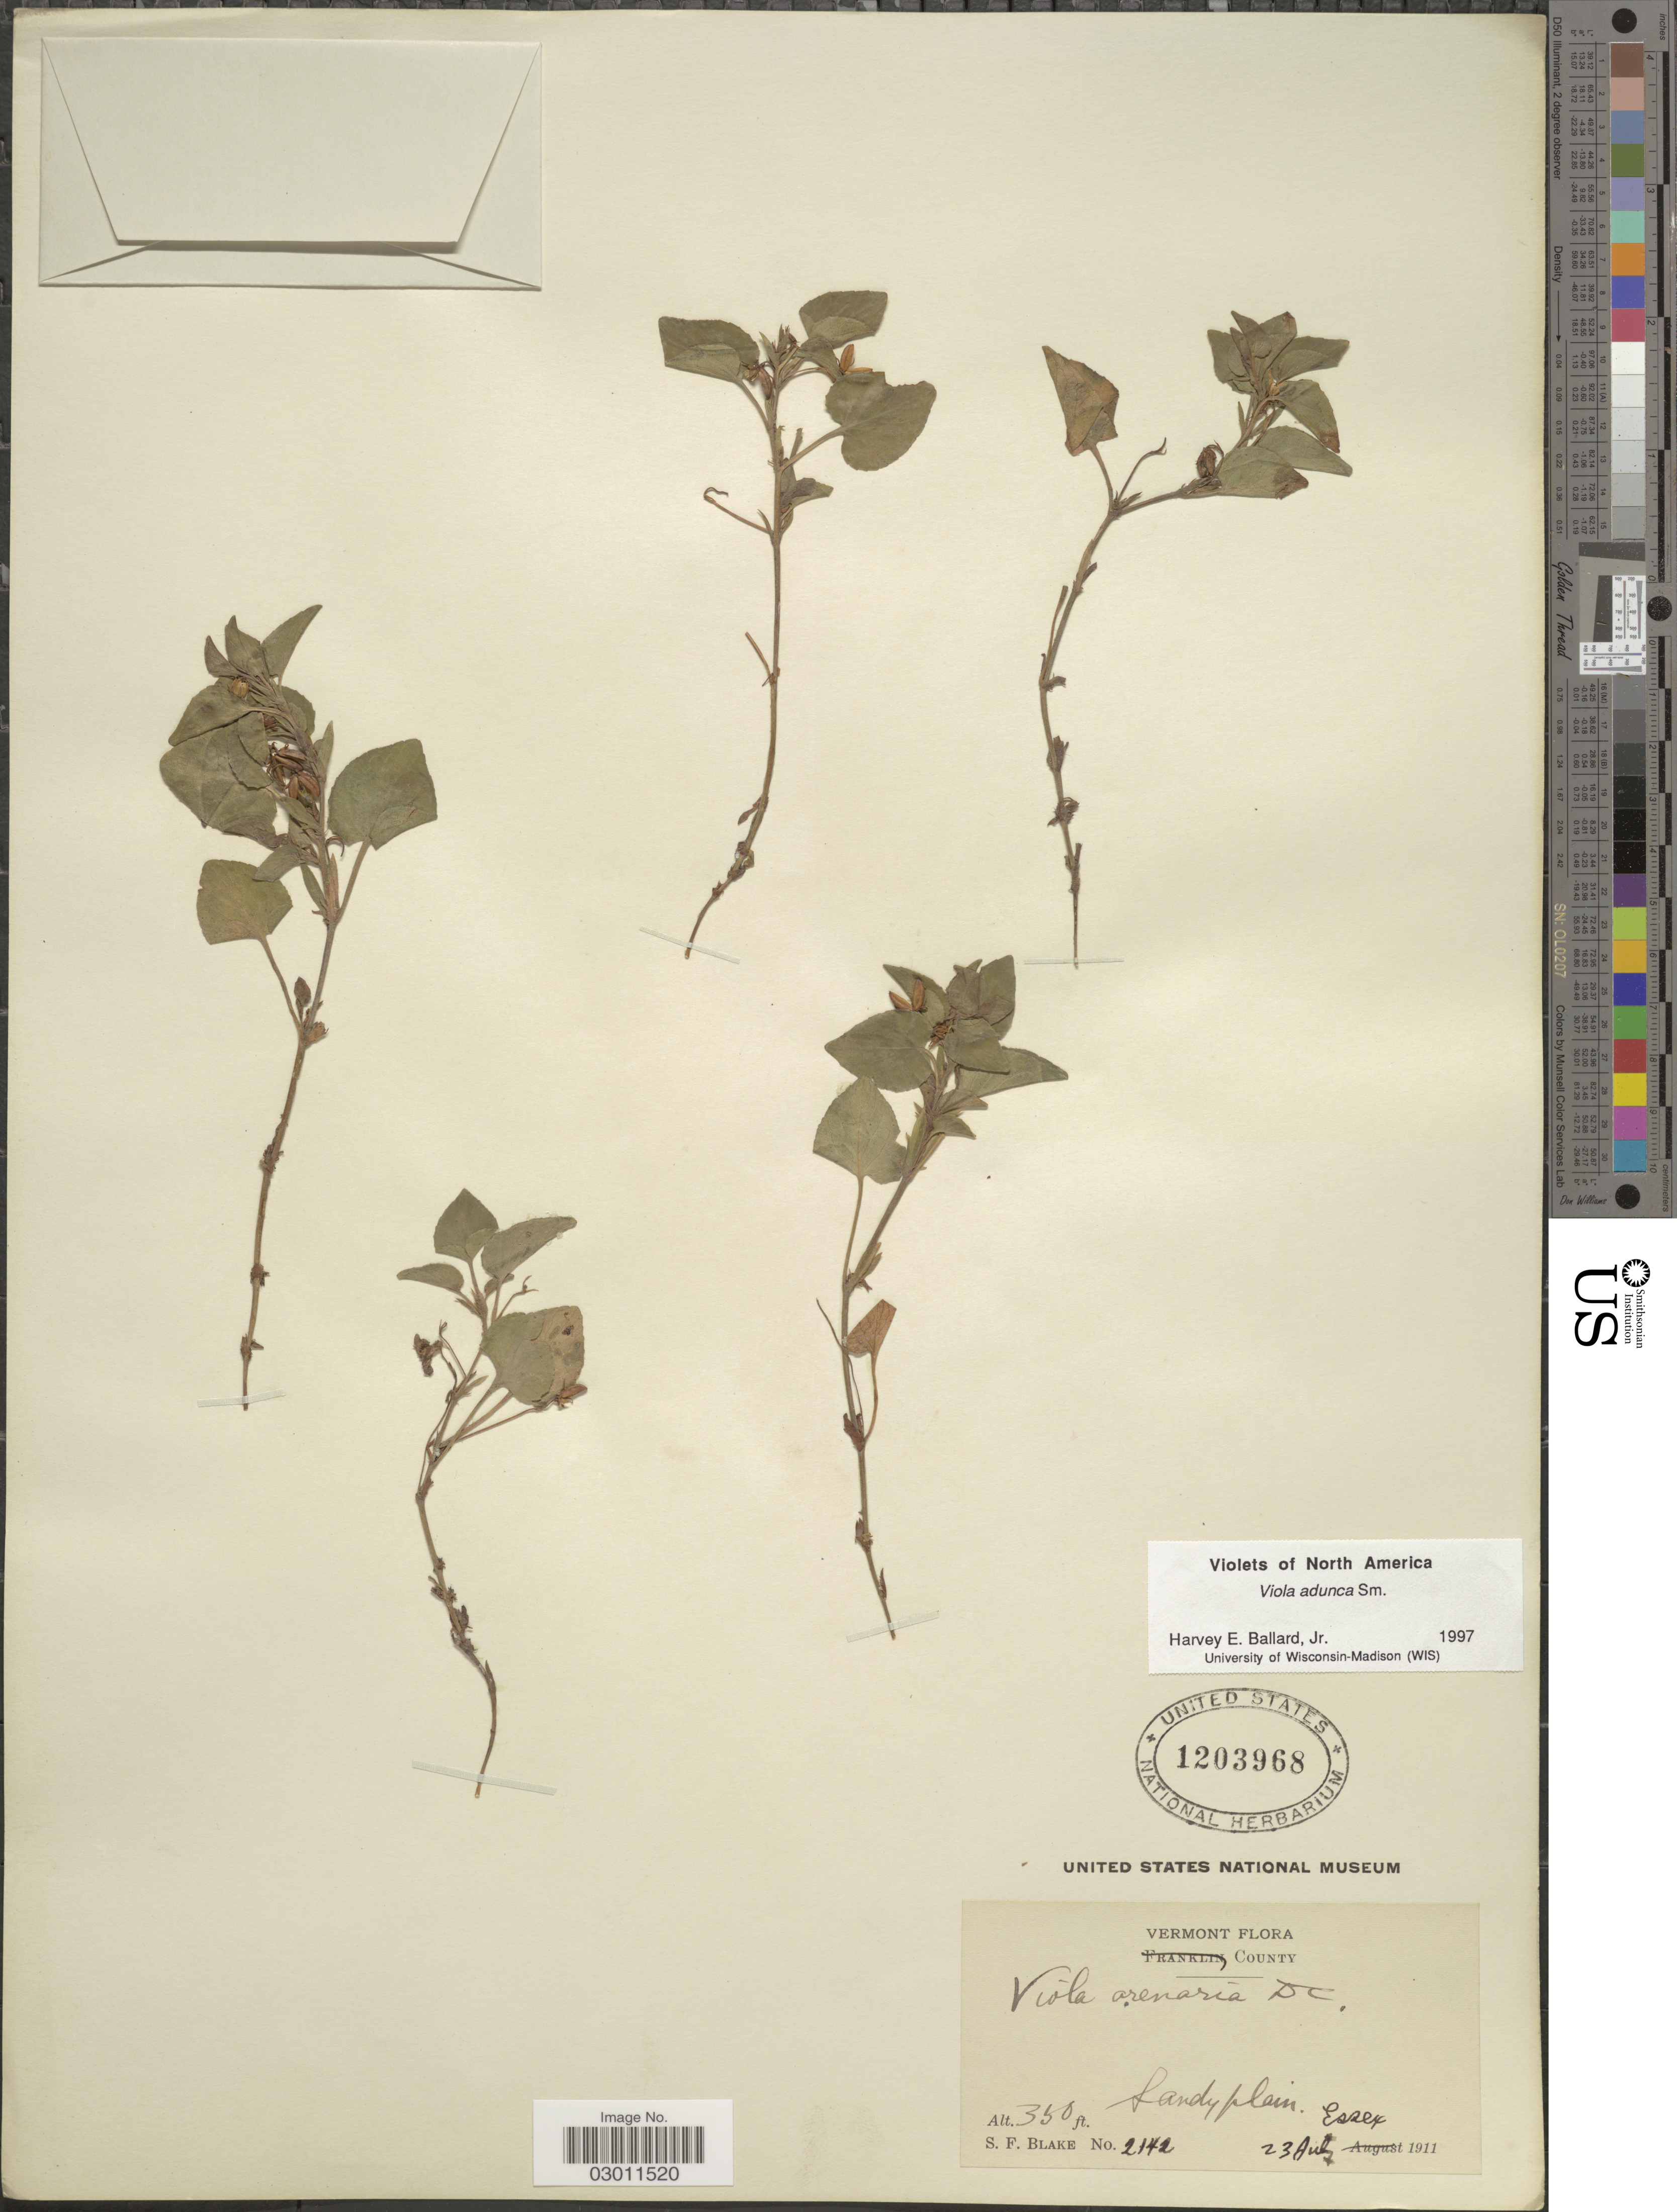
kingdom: Plantae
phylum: Tracheophyta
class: Magnoliopsida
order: Malpighiales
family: Violaceae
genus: Viola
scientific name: Viola adunca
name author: Sm.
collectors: S. Blake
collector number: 2142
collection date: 1911-08-23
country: United States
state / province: Vermont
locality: Vermont, Essex.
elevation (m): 107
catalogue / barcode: US 1203968